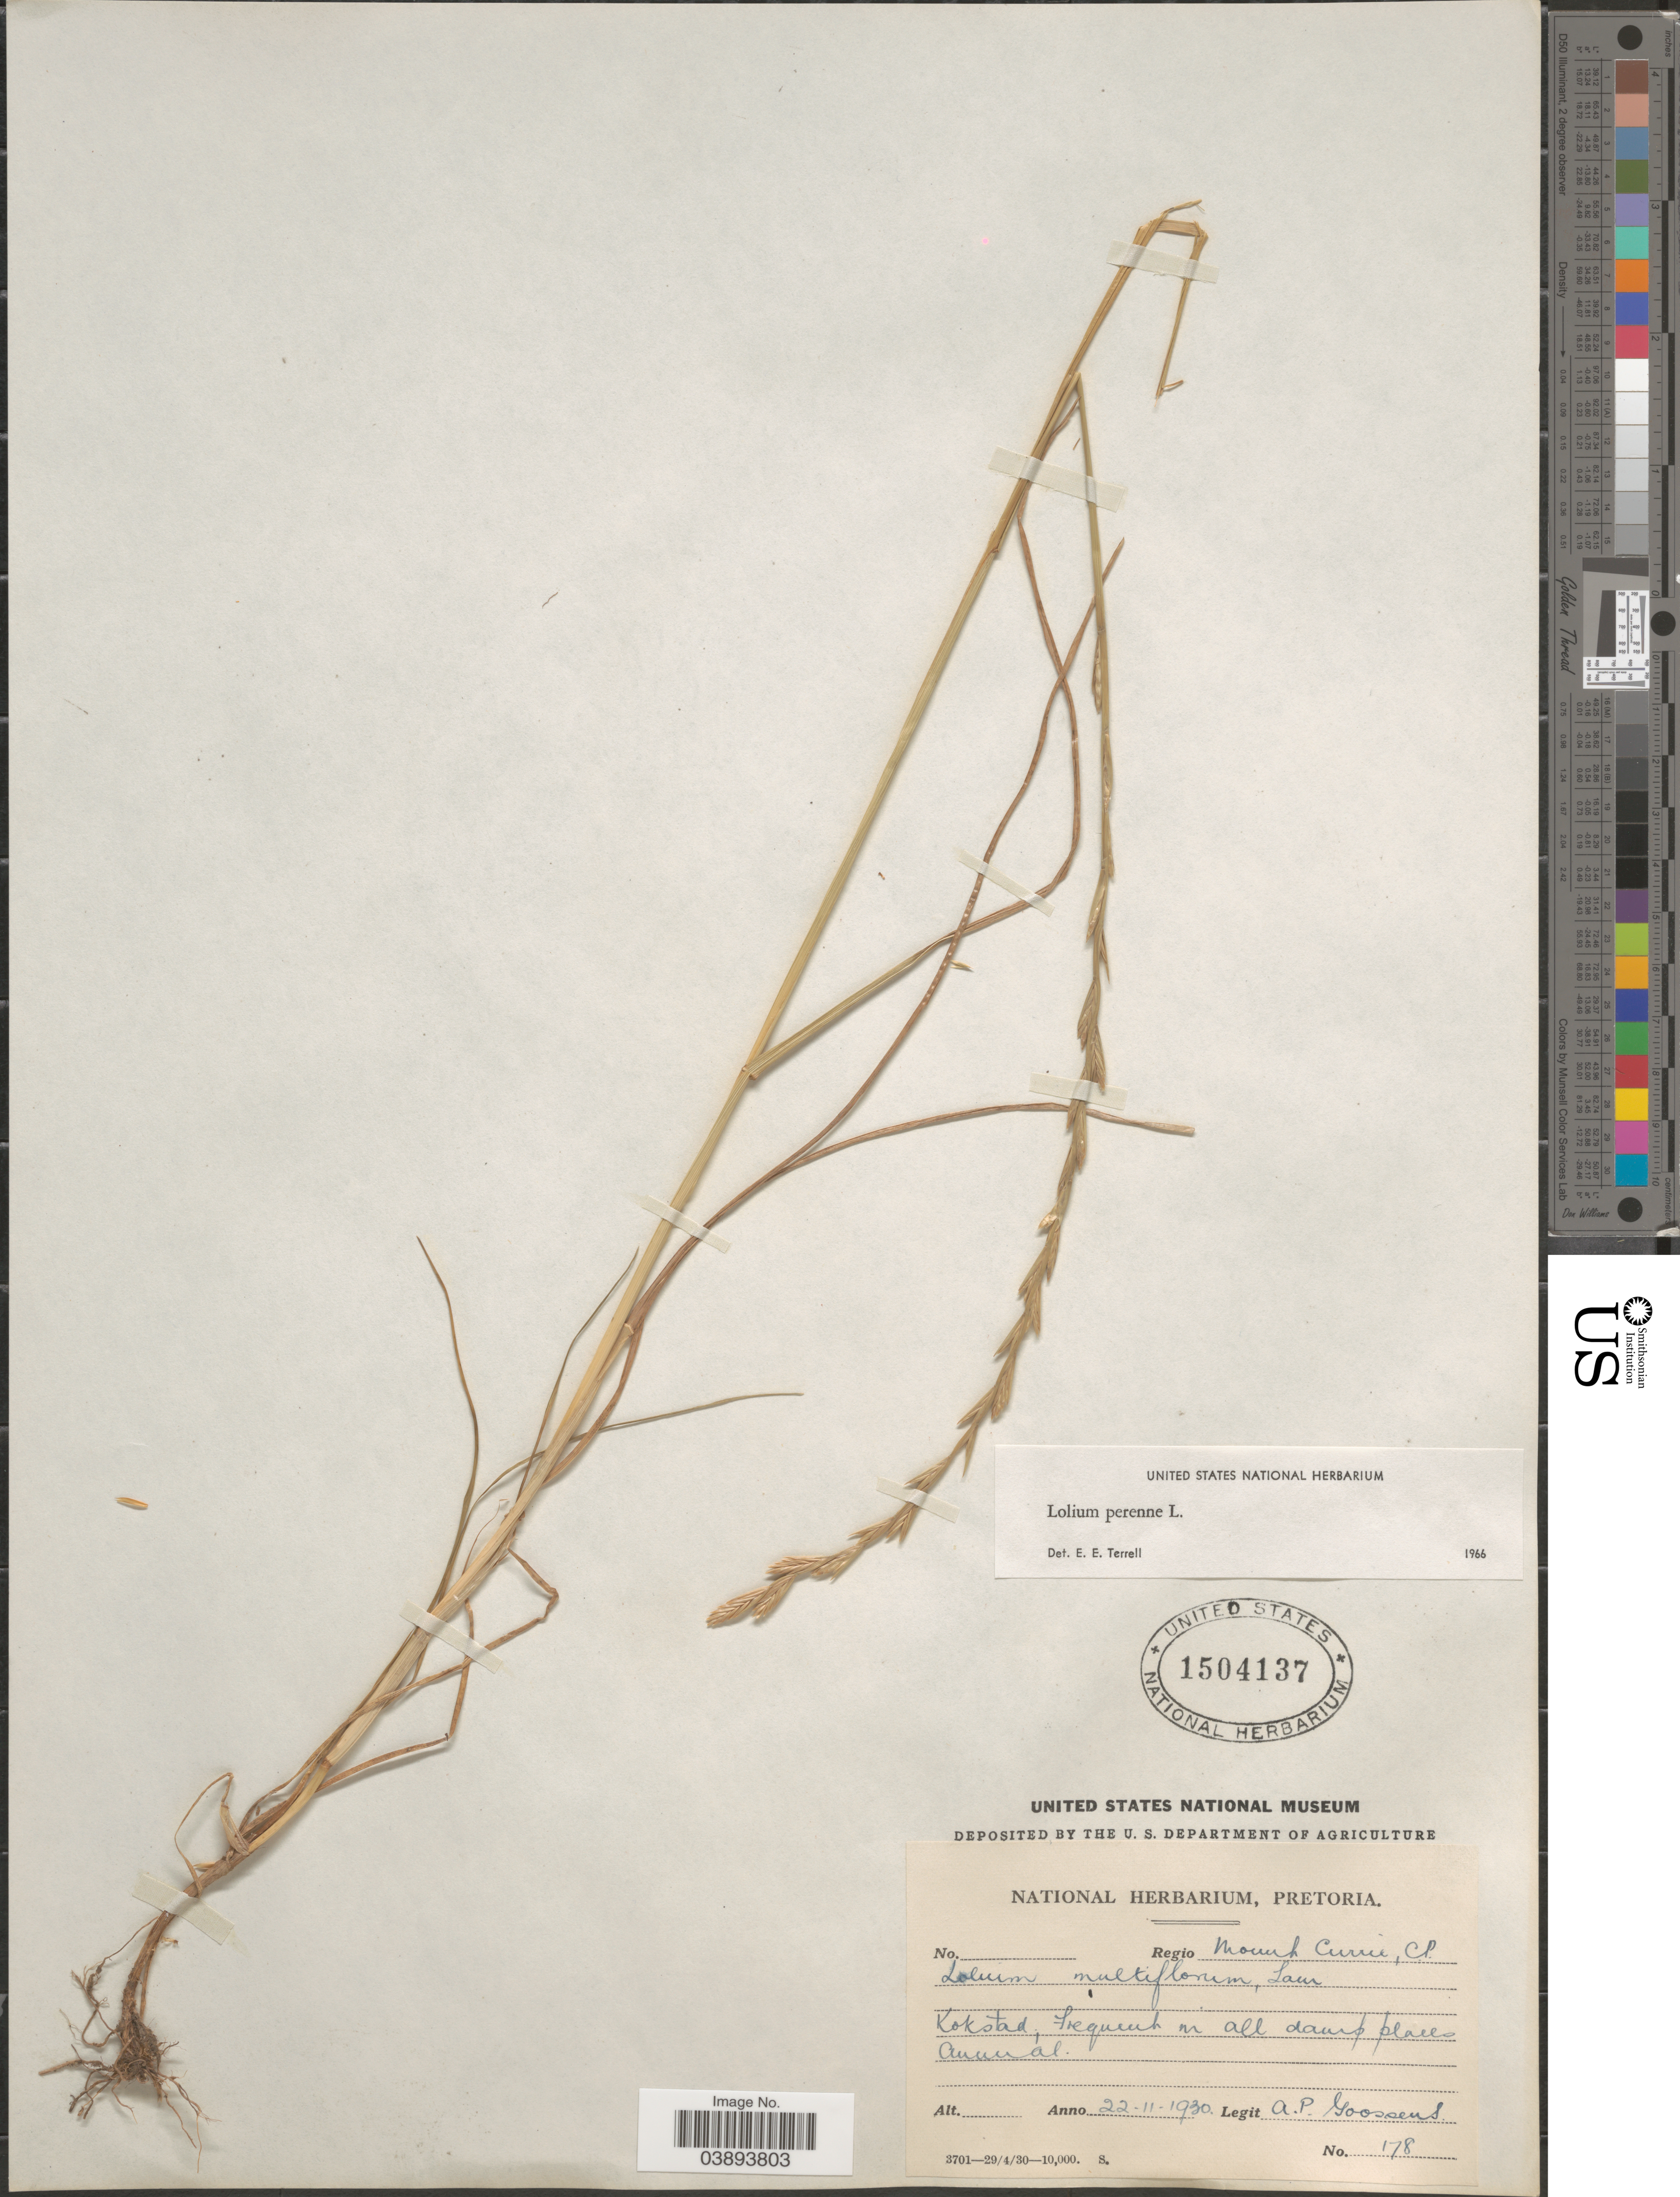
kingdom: Plantae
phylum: Tracheophyta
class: Liliopsida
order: Poales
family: Poaceae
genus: Lolium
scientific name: Lolium perenne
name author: L.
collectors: A. P. G. Goossens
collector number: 178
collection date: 1930-11-22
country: South Africa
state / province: KwaZulu-Natal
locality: Regio Mount Currie. Kokstad.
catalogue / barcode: US 1504137